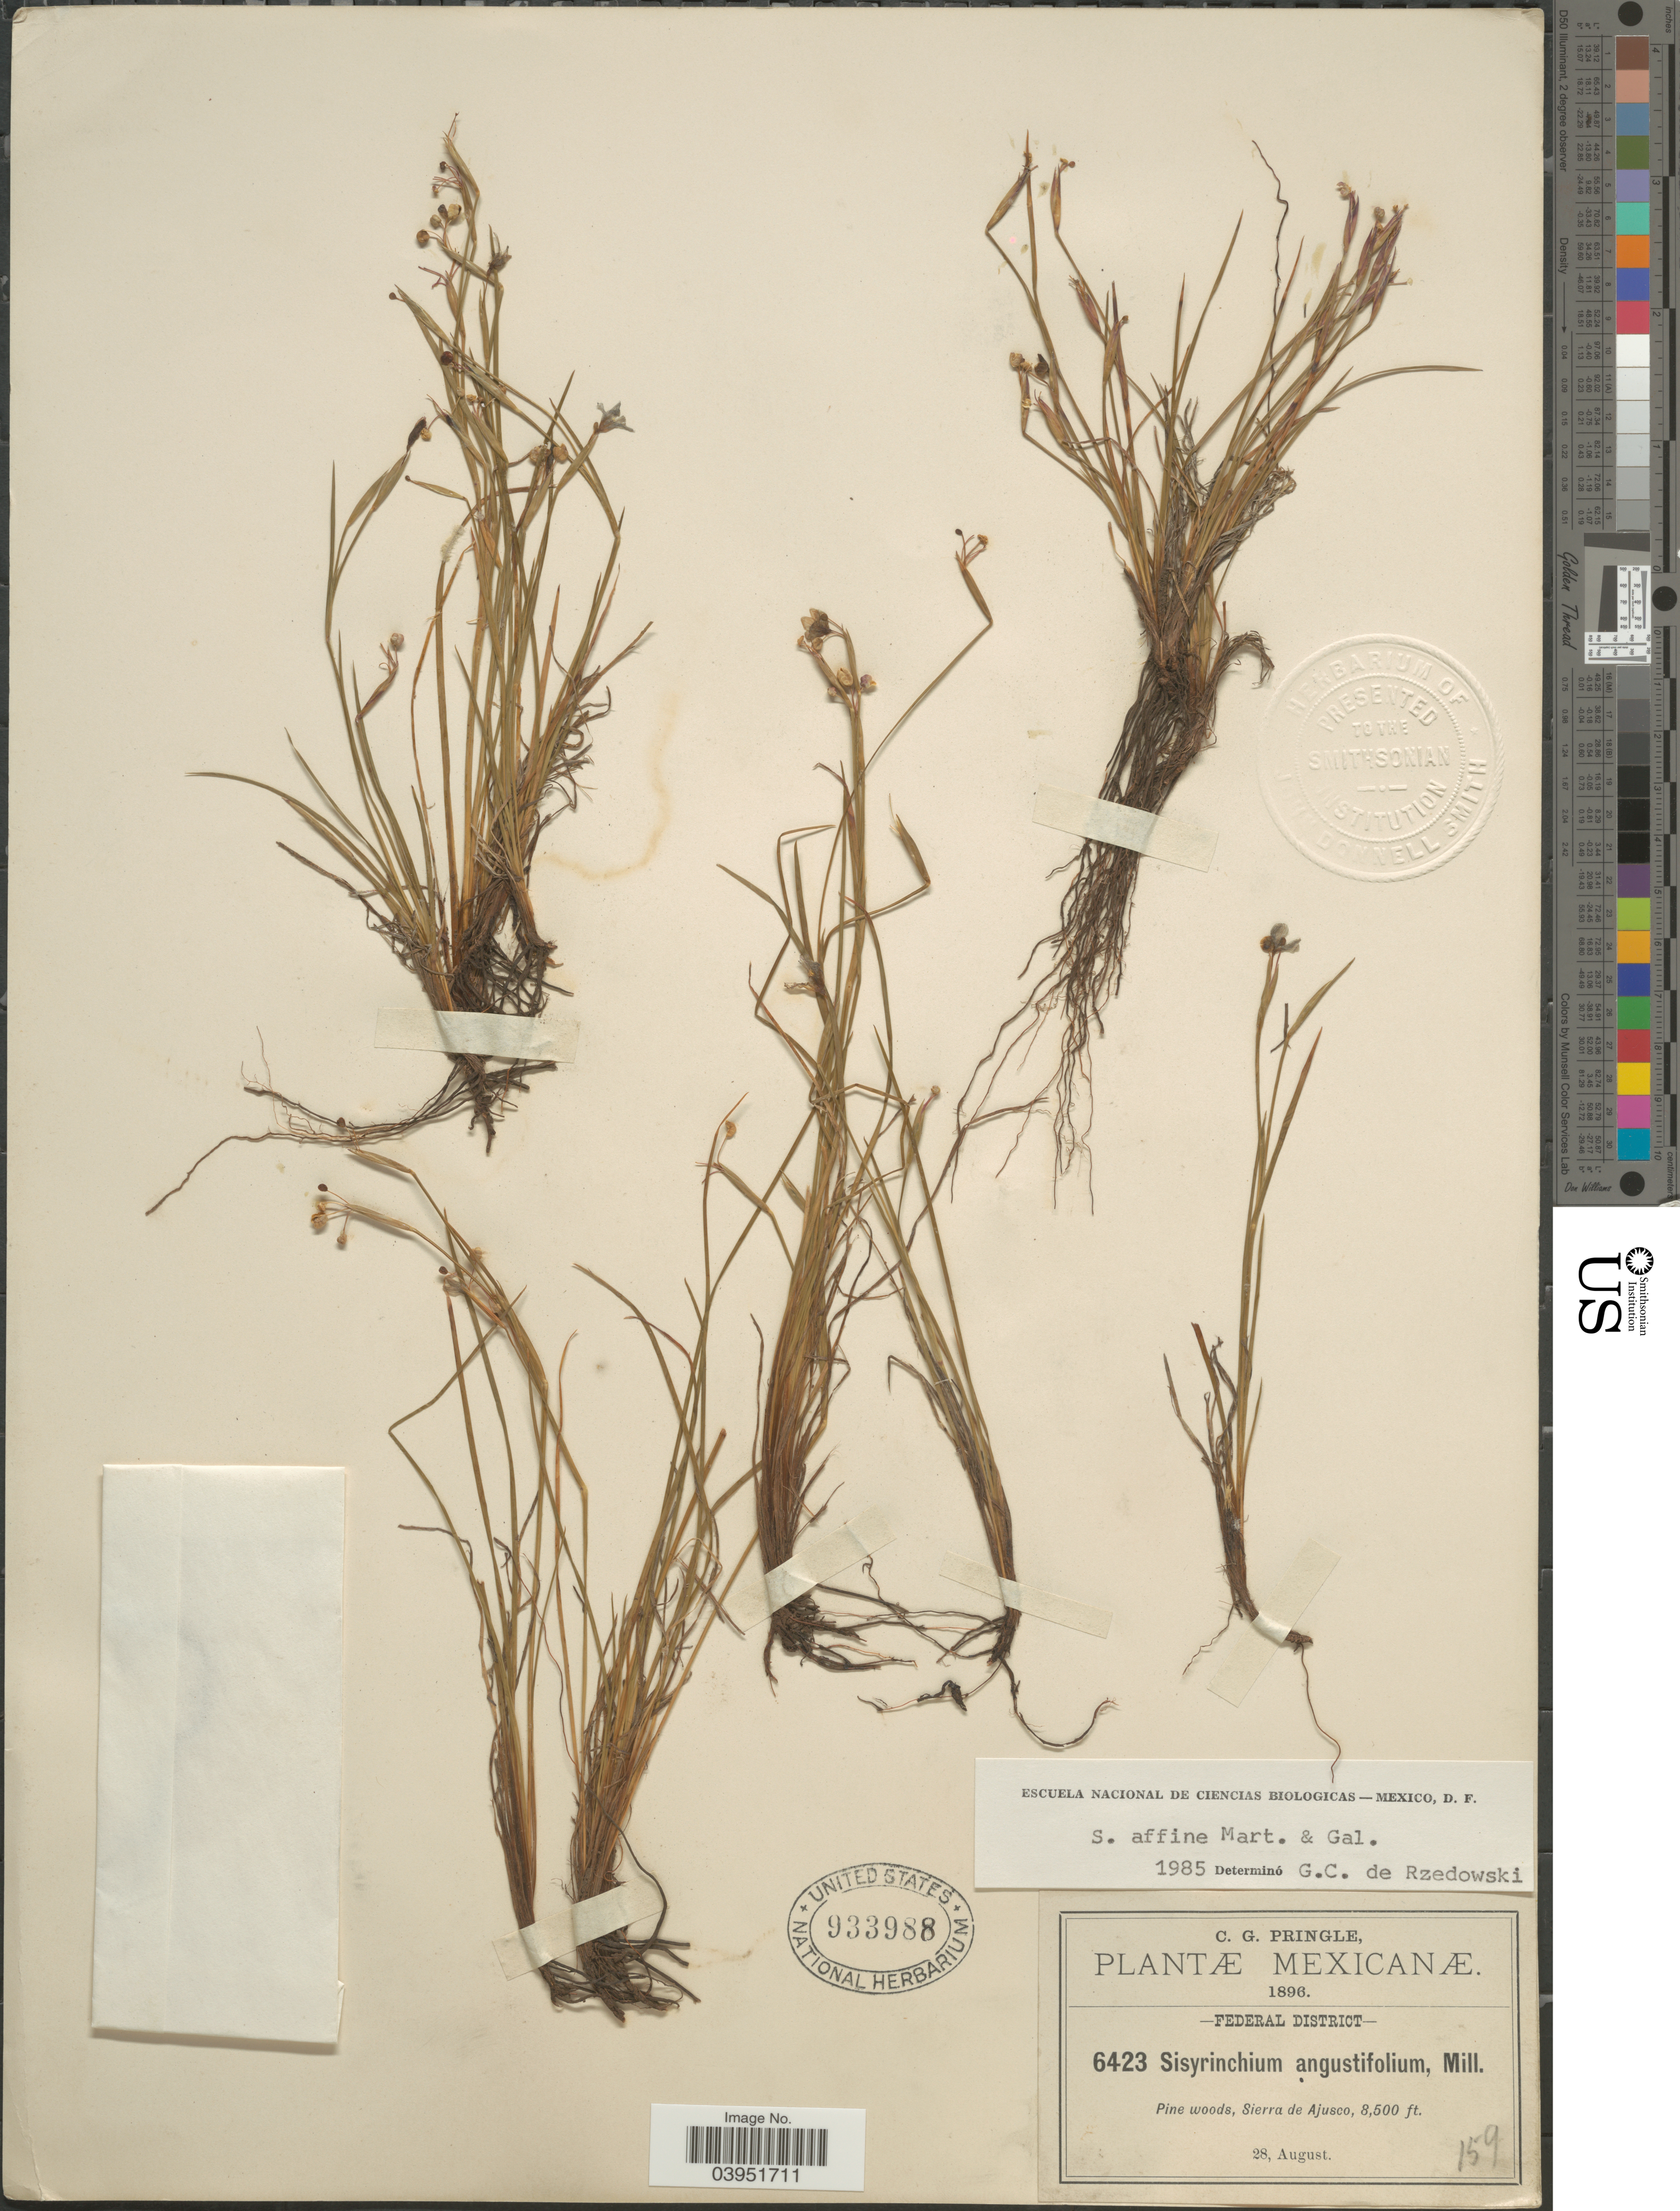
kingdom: Plantae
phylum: Tracheophyta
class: Liliopsida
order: Asparagales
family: Iridaceae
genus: Sisyrinchium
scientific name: Sisyrinchium affine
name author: M. Martens & Galeotti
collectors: C. G. Pringle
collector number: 6423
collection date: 1896-08-28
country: Mexico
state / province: Distrito Federal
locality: Federal District. Sierra de Ajusco.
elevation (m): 2591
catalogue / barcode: US 933988